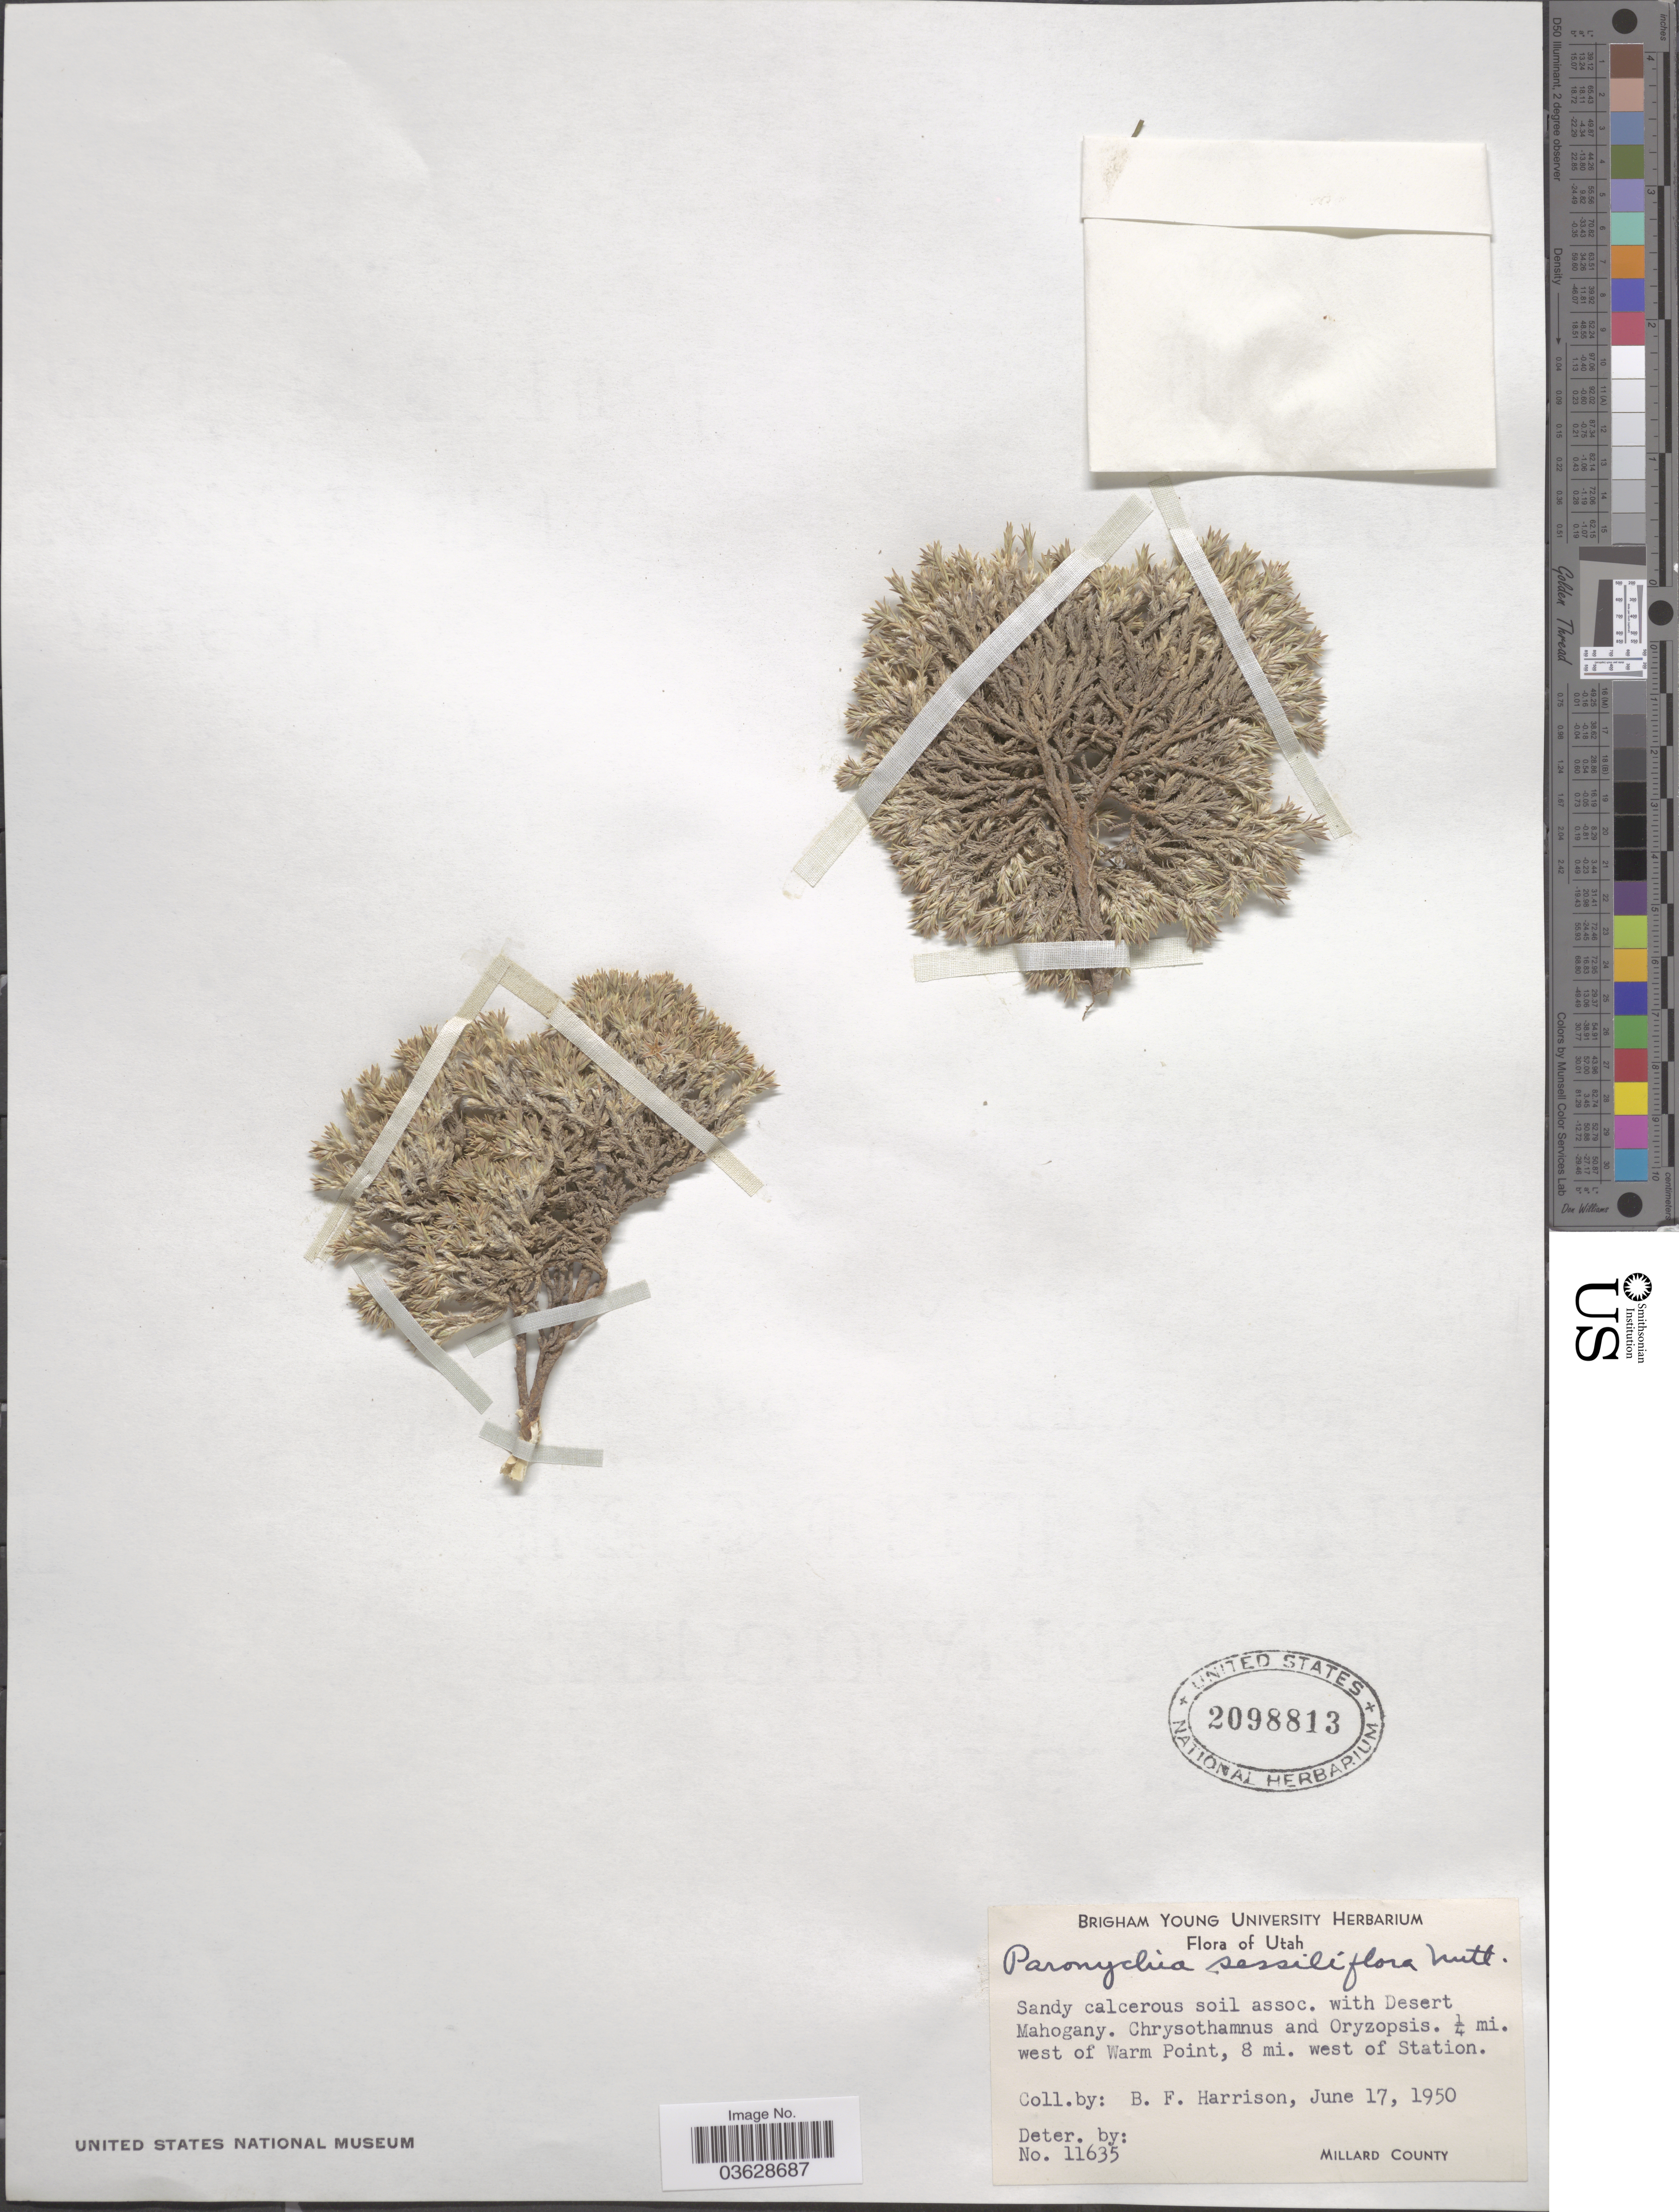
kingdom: Plantae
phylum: Tracheophyta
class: Magnoliopsida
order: Caryophyllales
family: Caryophyllaceae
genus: Paronychia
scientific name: Paronychia sessiliflora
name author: Nutt.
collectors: B. F. Harrison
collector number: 11635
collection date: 1950-06-17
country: United States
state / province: Utah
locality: ¼ mi. west of Warm Point, 8 mi. west of Station. Millard County.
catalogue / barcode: US 2098813